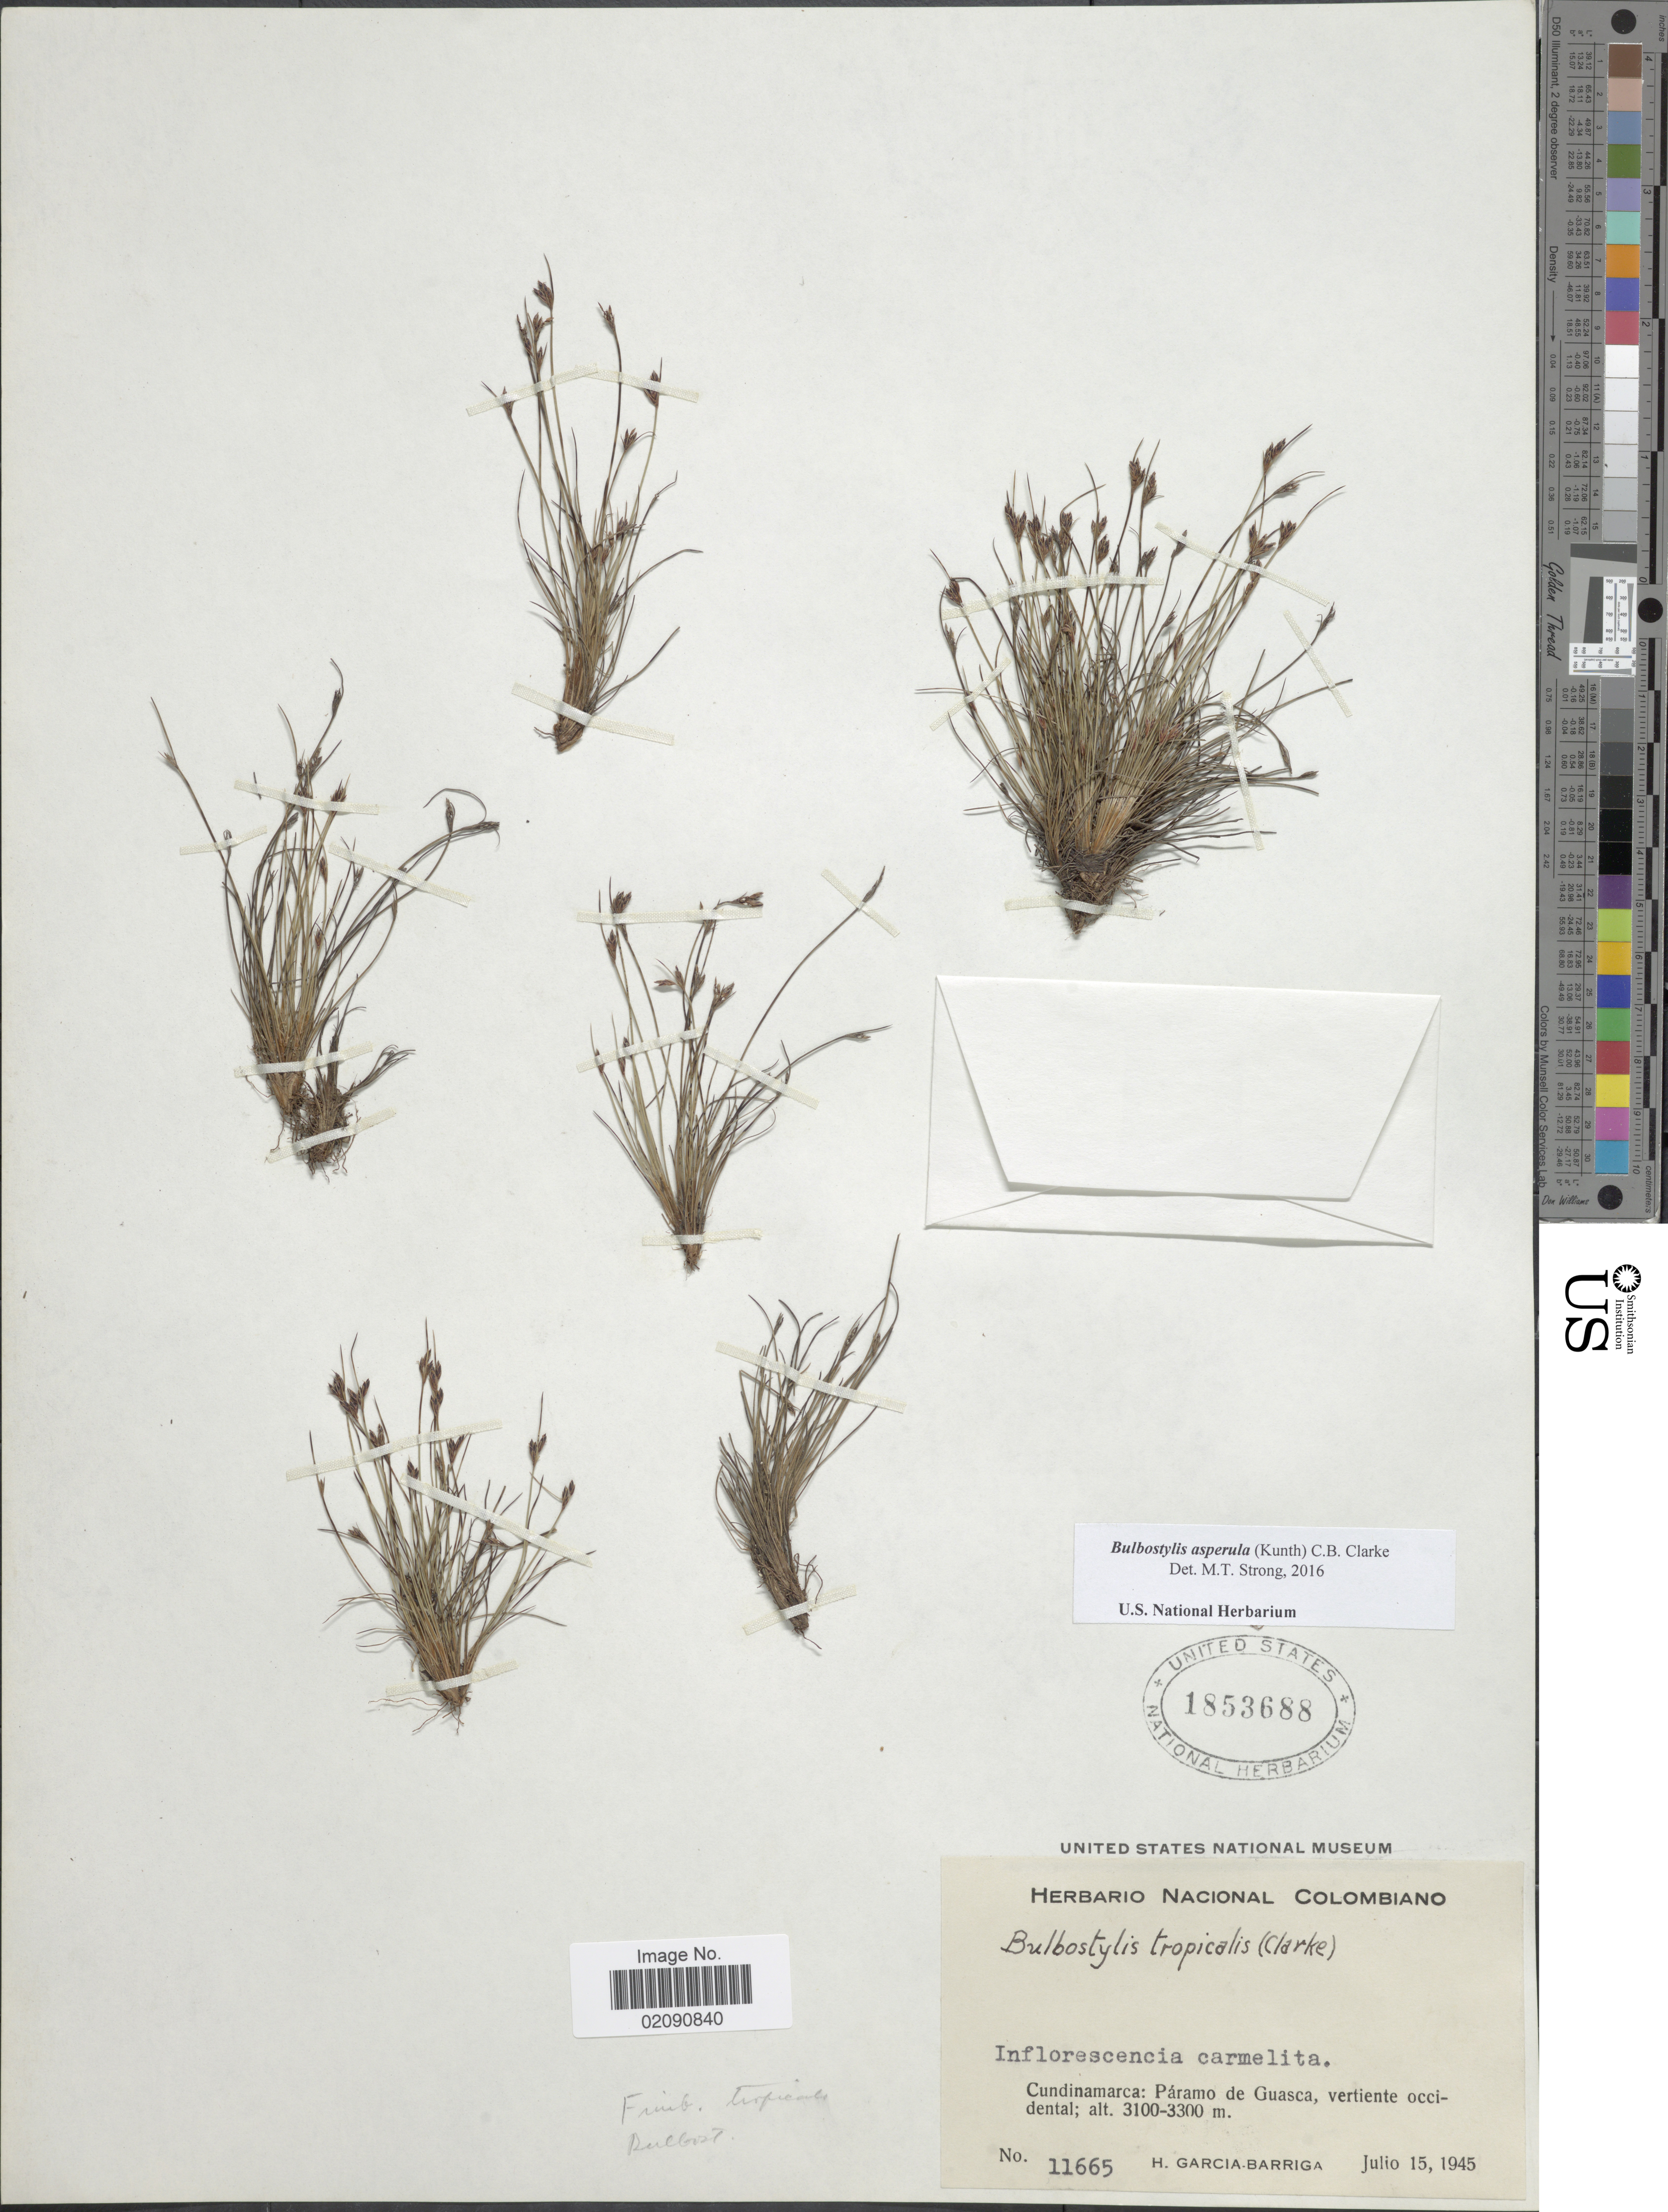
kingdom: Plantae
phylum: Tracheophyta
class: Liliopsida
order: Poales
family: Cyperaceae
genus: Bulbostylis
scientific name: Bulbostylis asperula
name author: (Kunth) C.B. Clarke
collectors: H. García Barriga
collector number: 11665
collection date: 1945-07-15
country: Colombia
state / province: Cundinamarca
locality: Paramo de Guasca, vertiente occidental.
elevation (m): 3100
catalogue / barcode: US 1853688